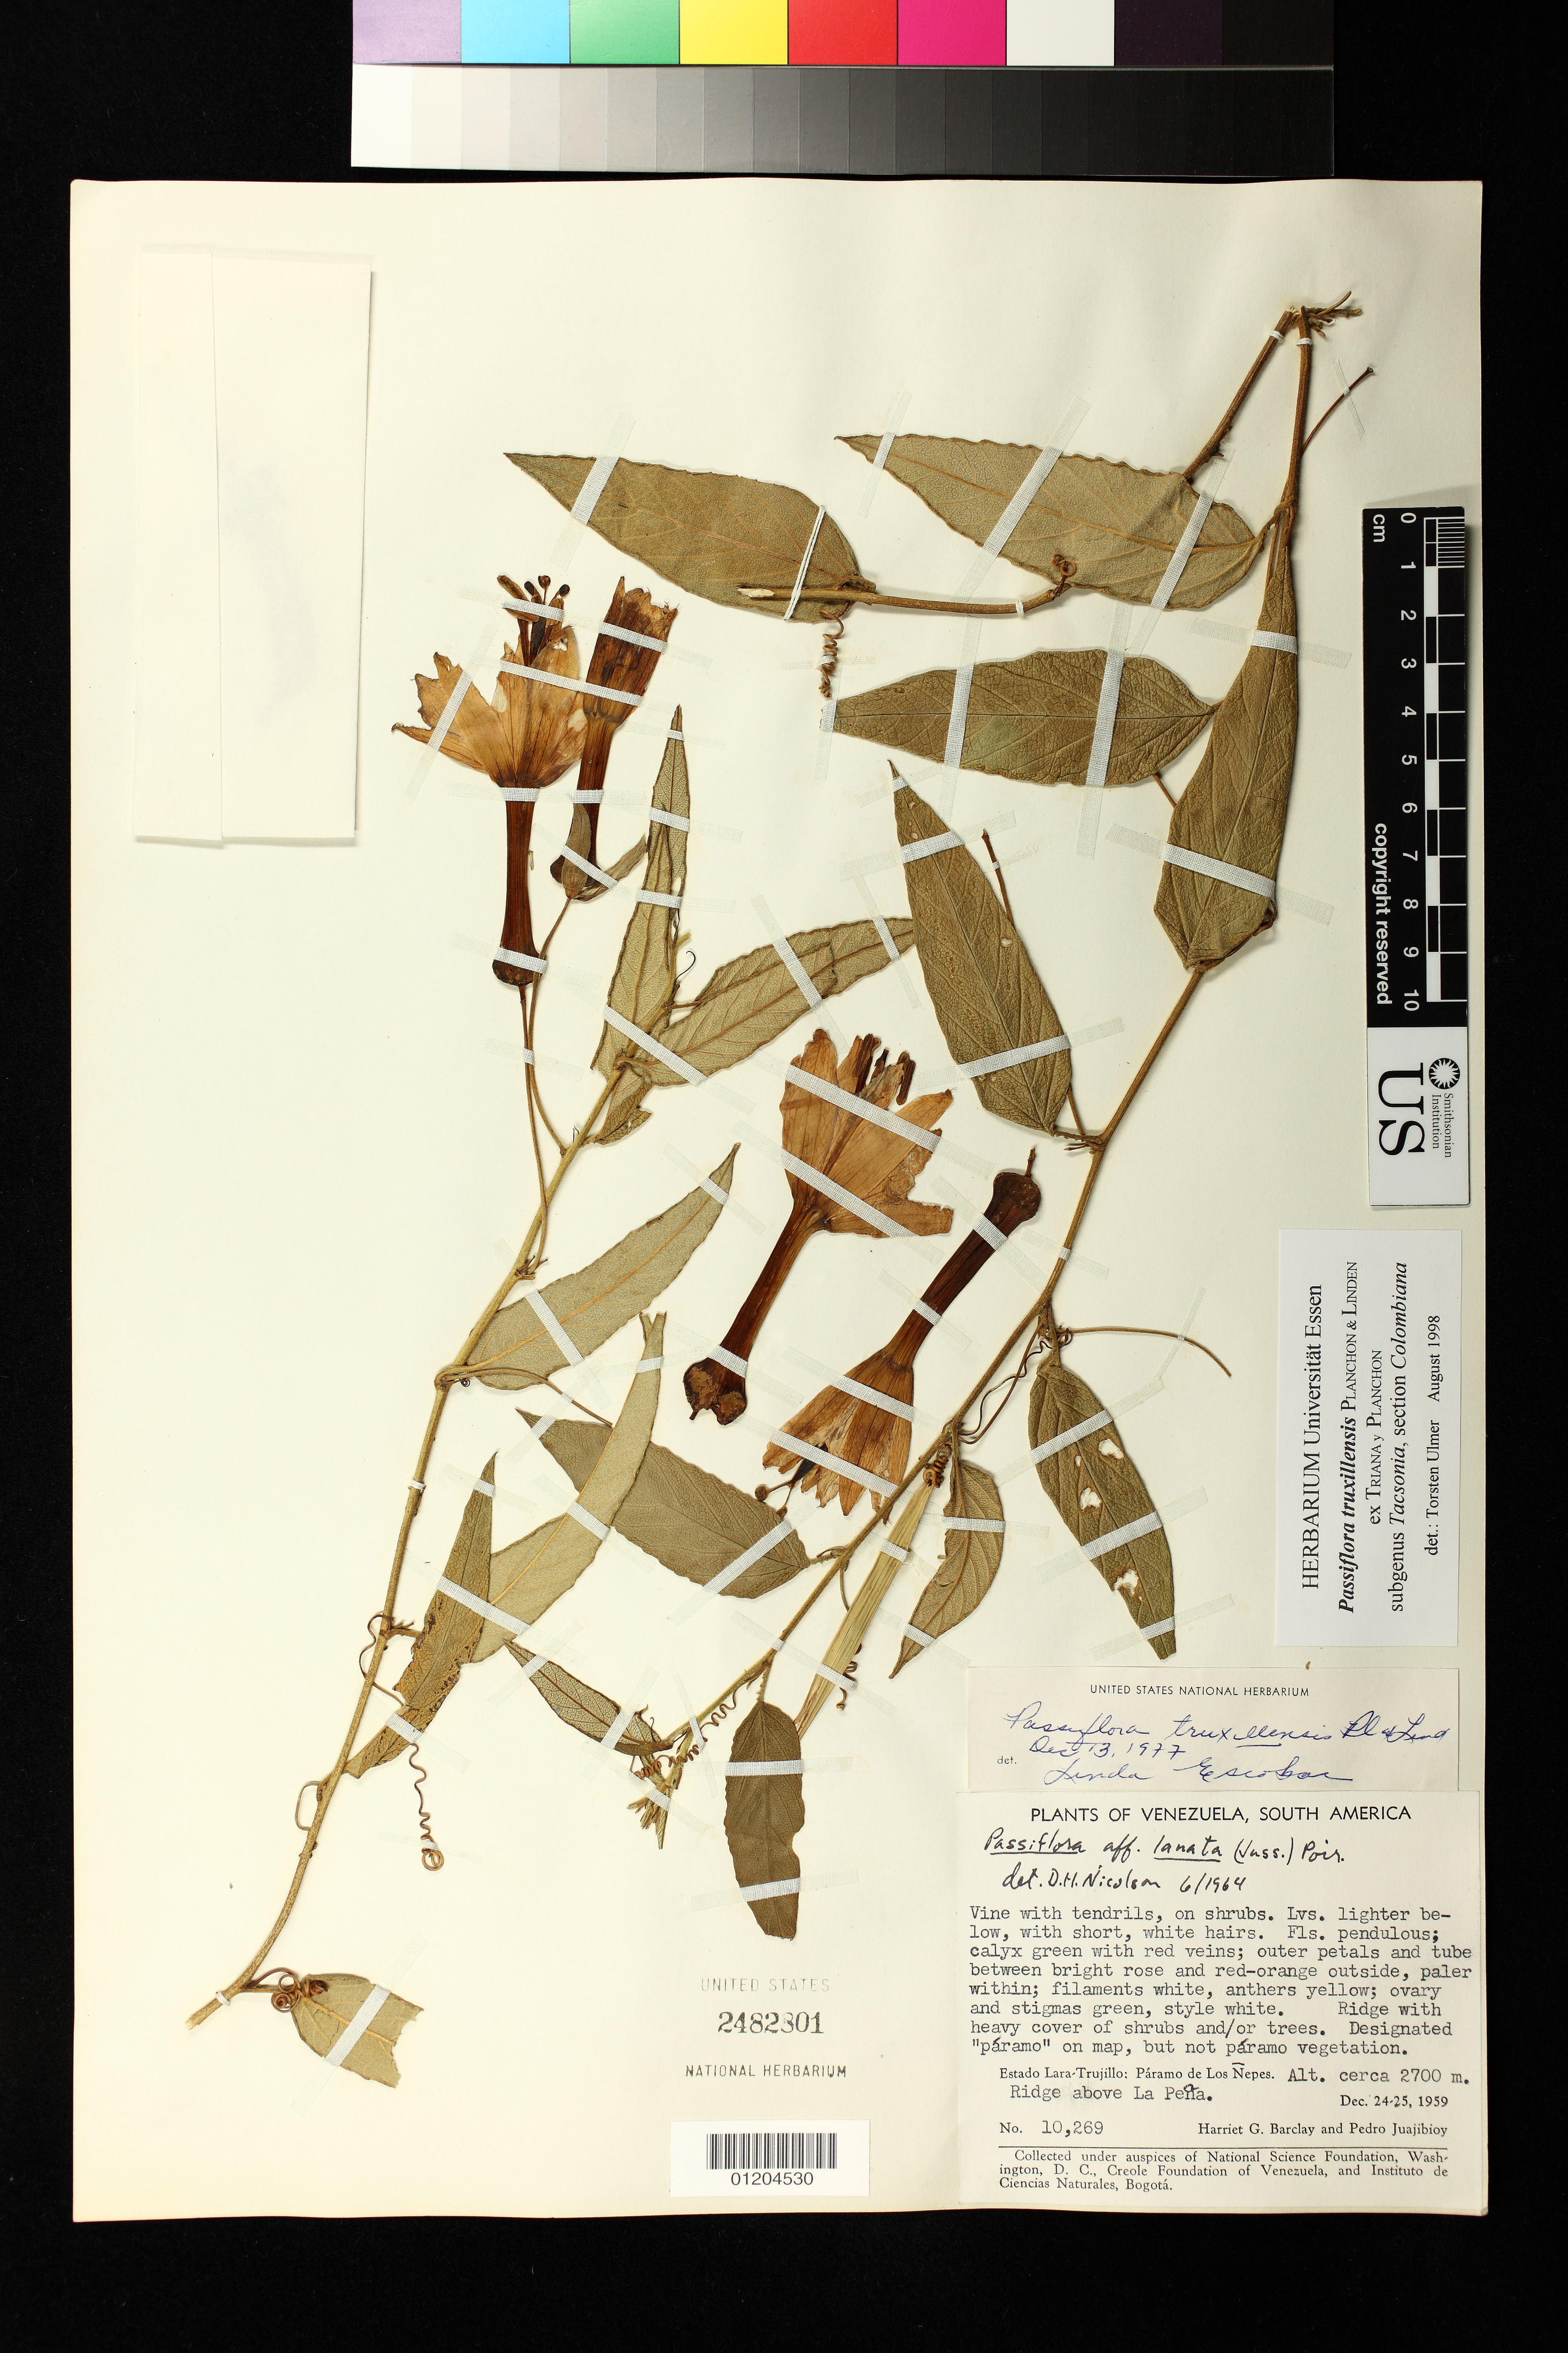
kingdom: Plantae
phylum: Tracheophyta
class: Magnoliopsida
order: Malpighiales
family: Passifloraceae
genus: Passiflora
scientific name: Passiflora truxillensis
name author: Triana & Planch.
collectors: H. G. Barclay & P. Juajibioy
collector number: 10269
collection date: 1959-12-24/1959-12-25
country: Venezuela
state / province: Lara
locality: Paramo de Los Nepes. Ridge above La Pena.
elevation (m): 2700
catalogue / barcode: US 2482801